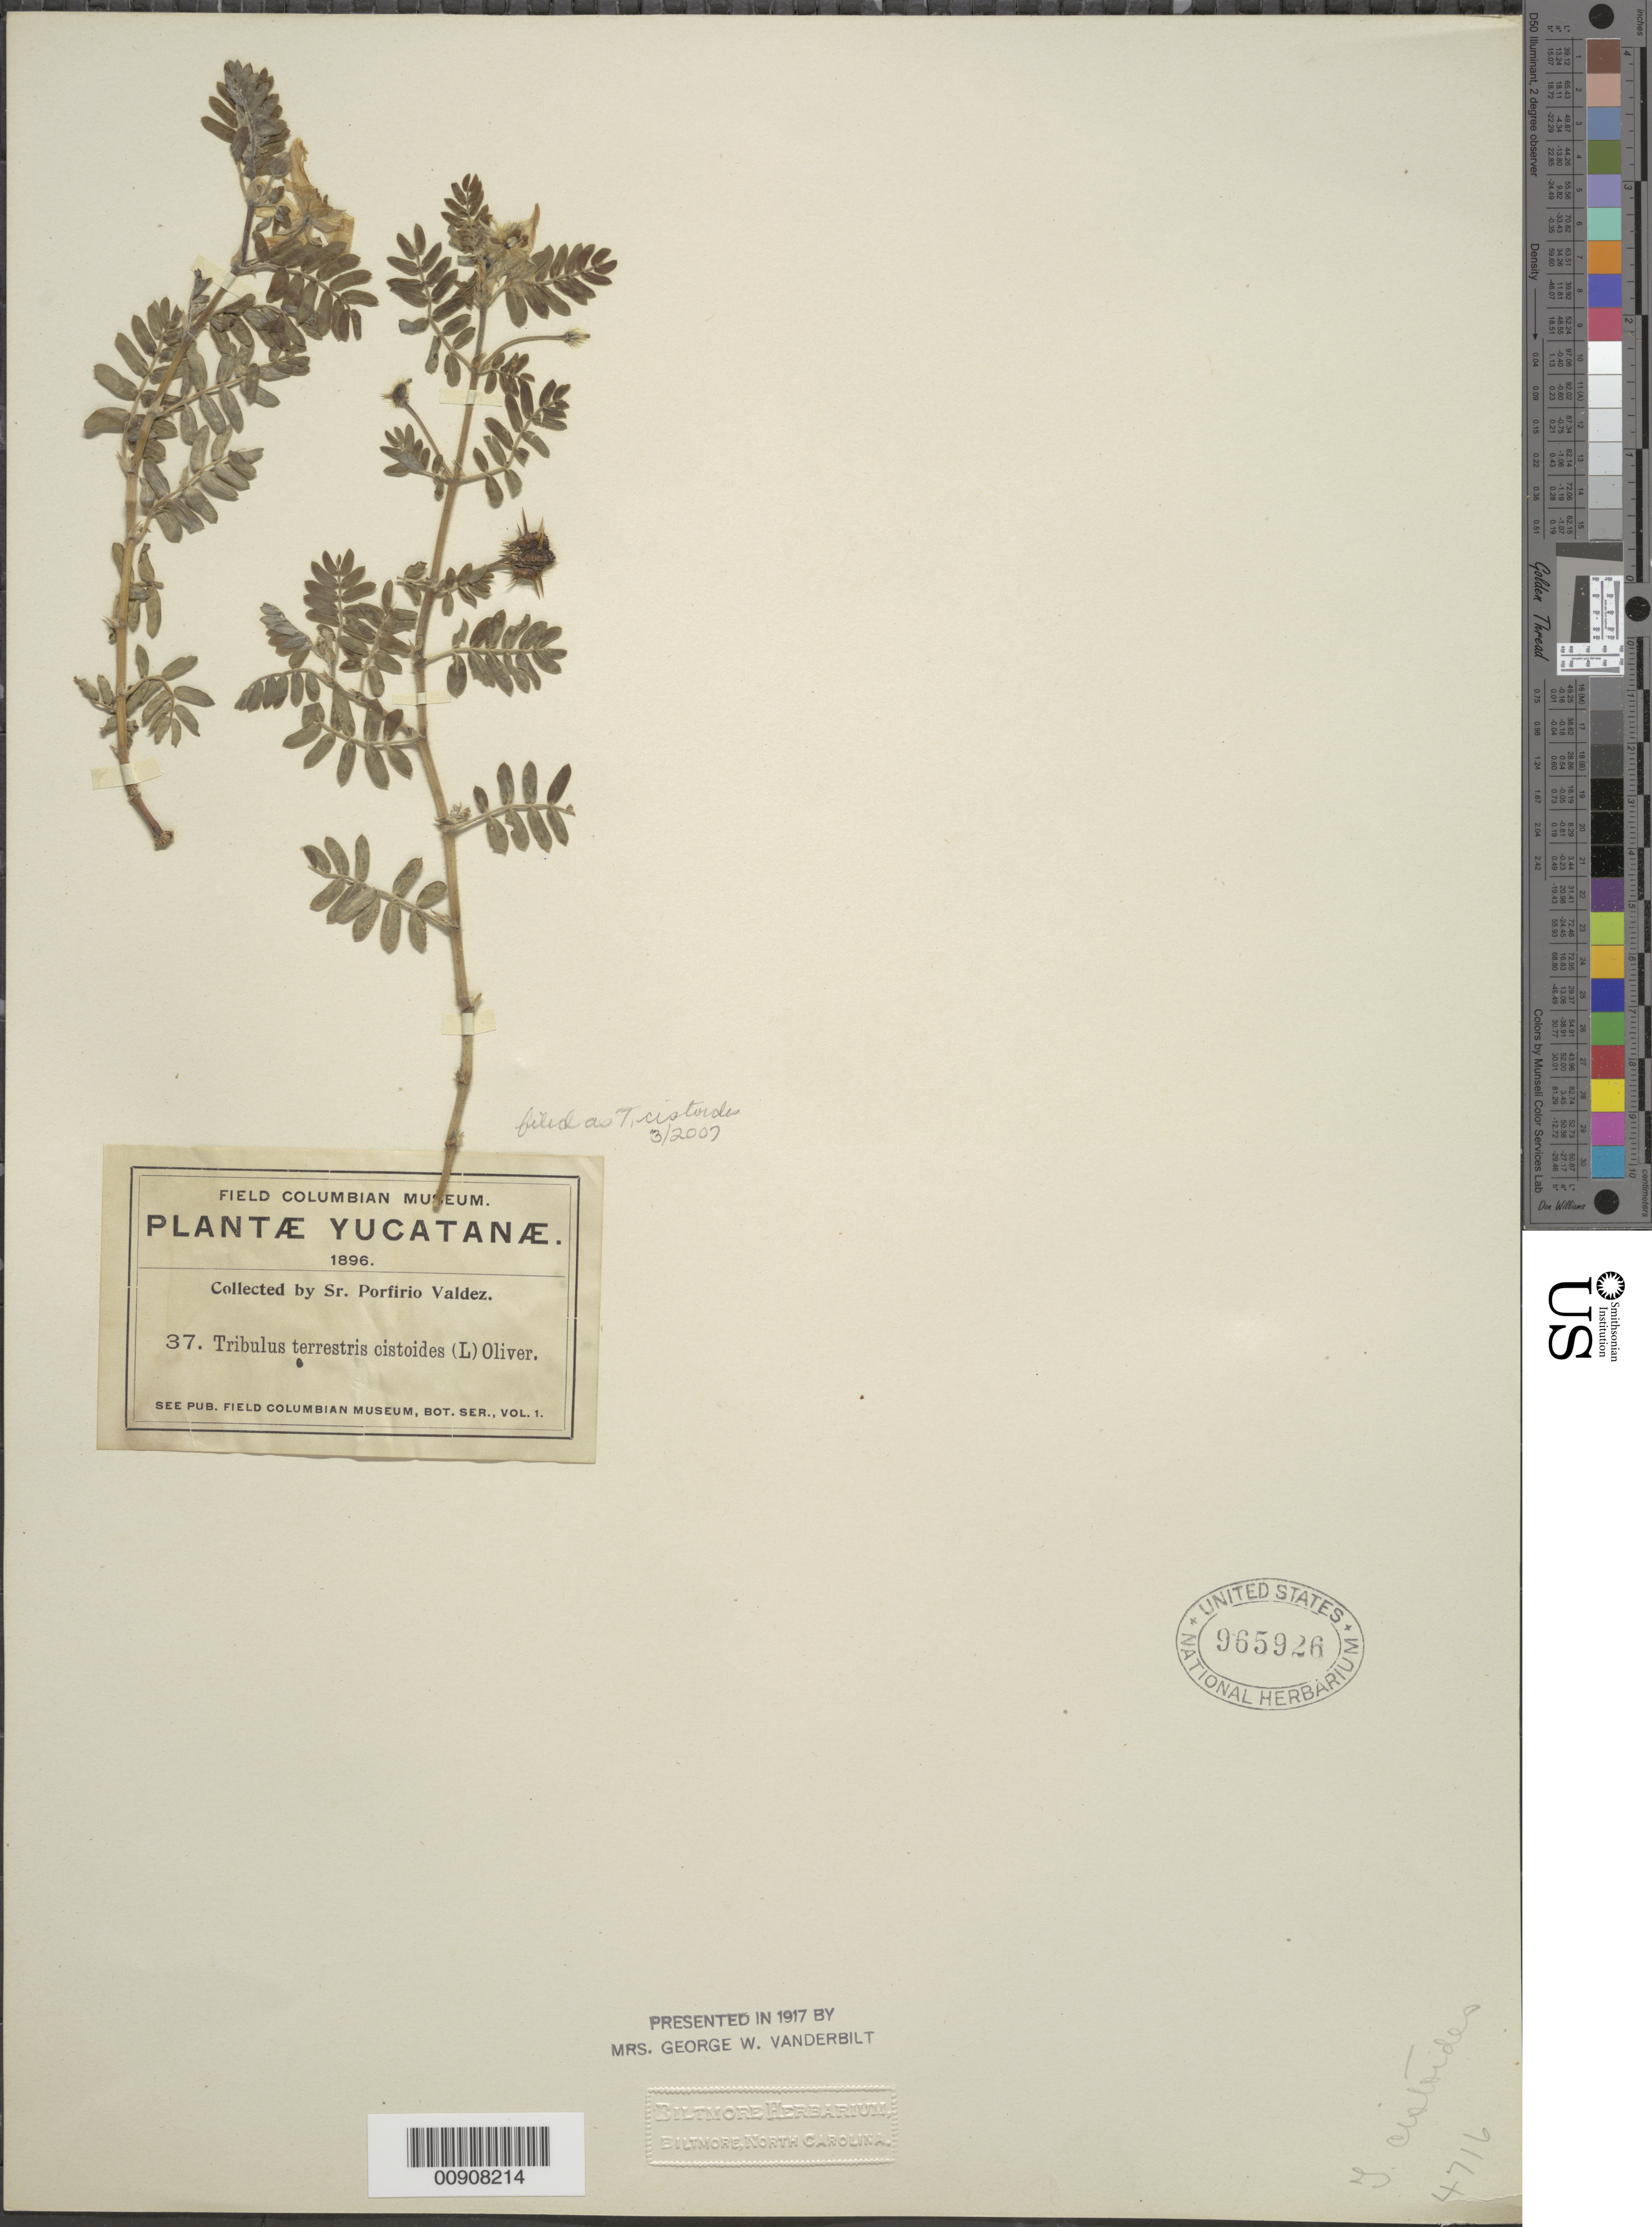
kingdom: Plantae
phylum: Tracheophyta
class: Magnoliopsida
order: Zygophyllales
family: Zygophyllaceae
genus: Tribulus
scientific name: Tribulus cistoides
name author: L.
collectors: P. Valdez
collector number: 37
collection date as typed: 1896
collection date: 1896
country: Mexico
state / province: Yucatán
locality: Yucatán.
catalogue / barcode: US 965926